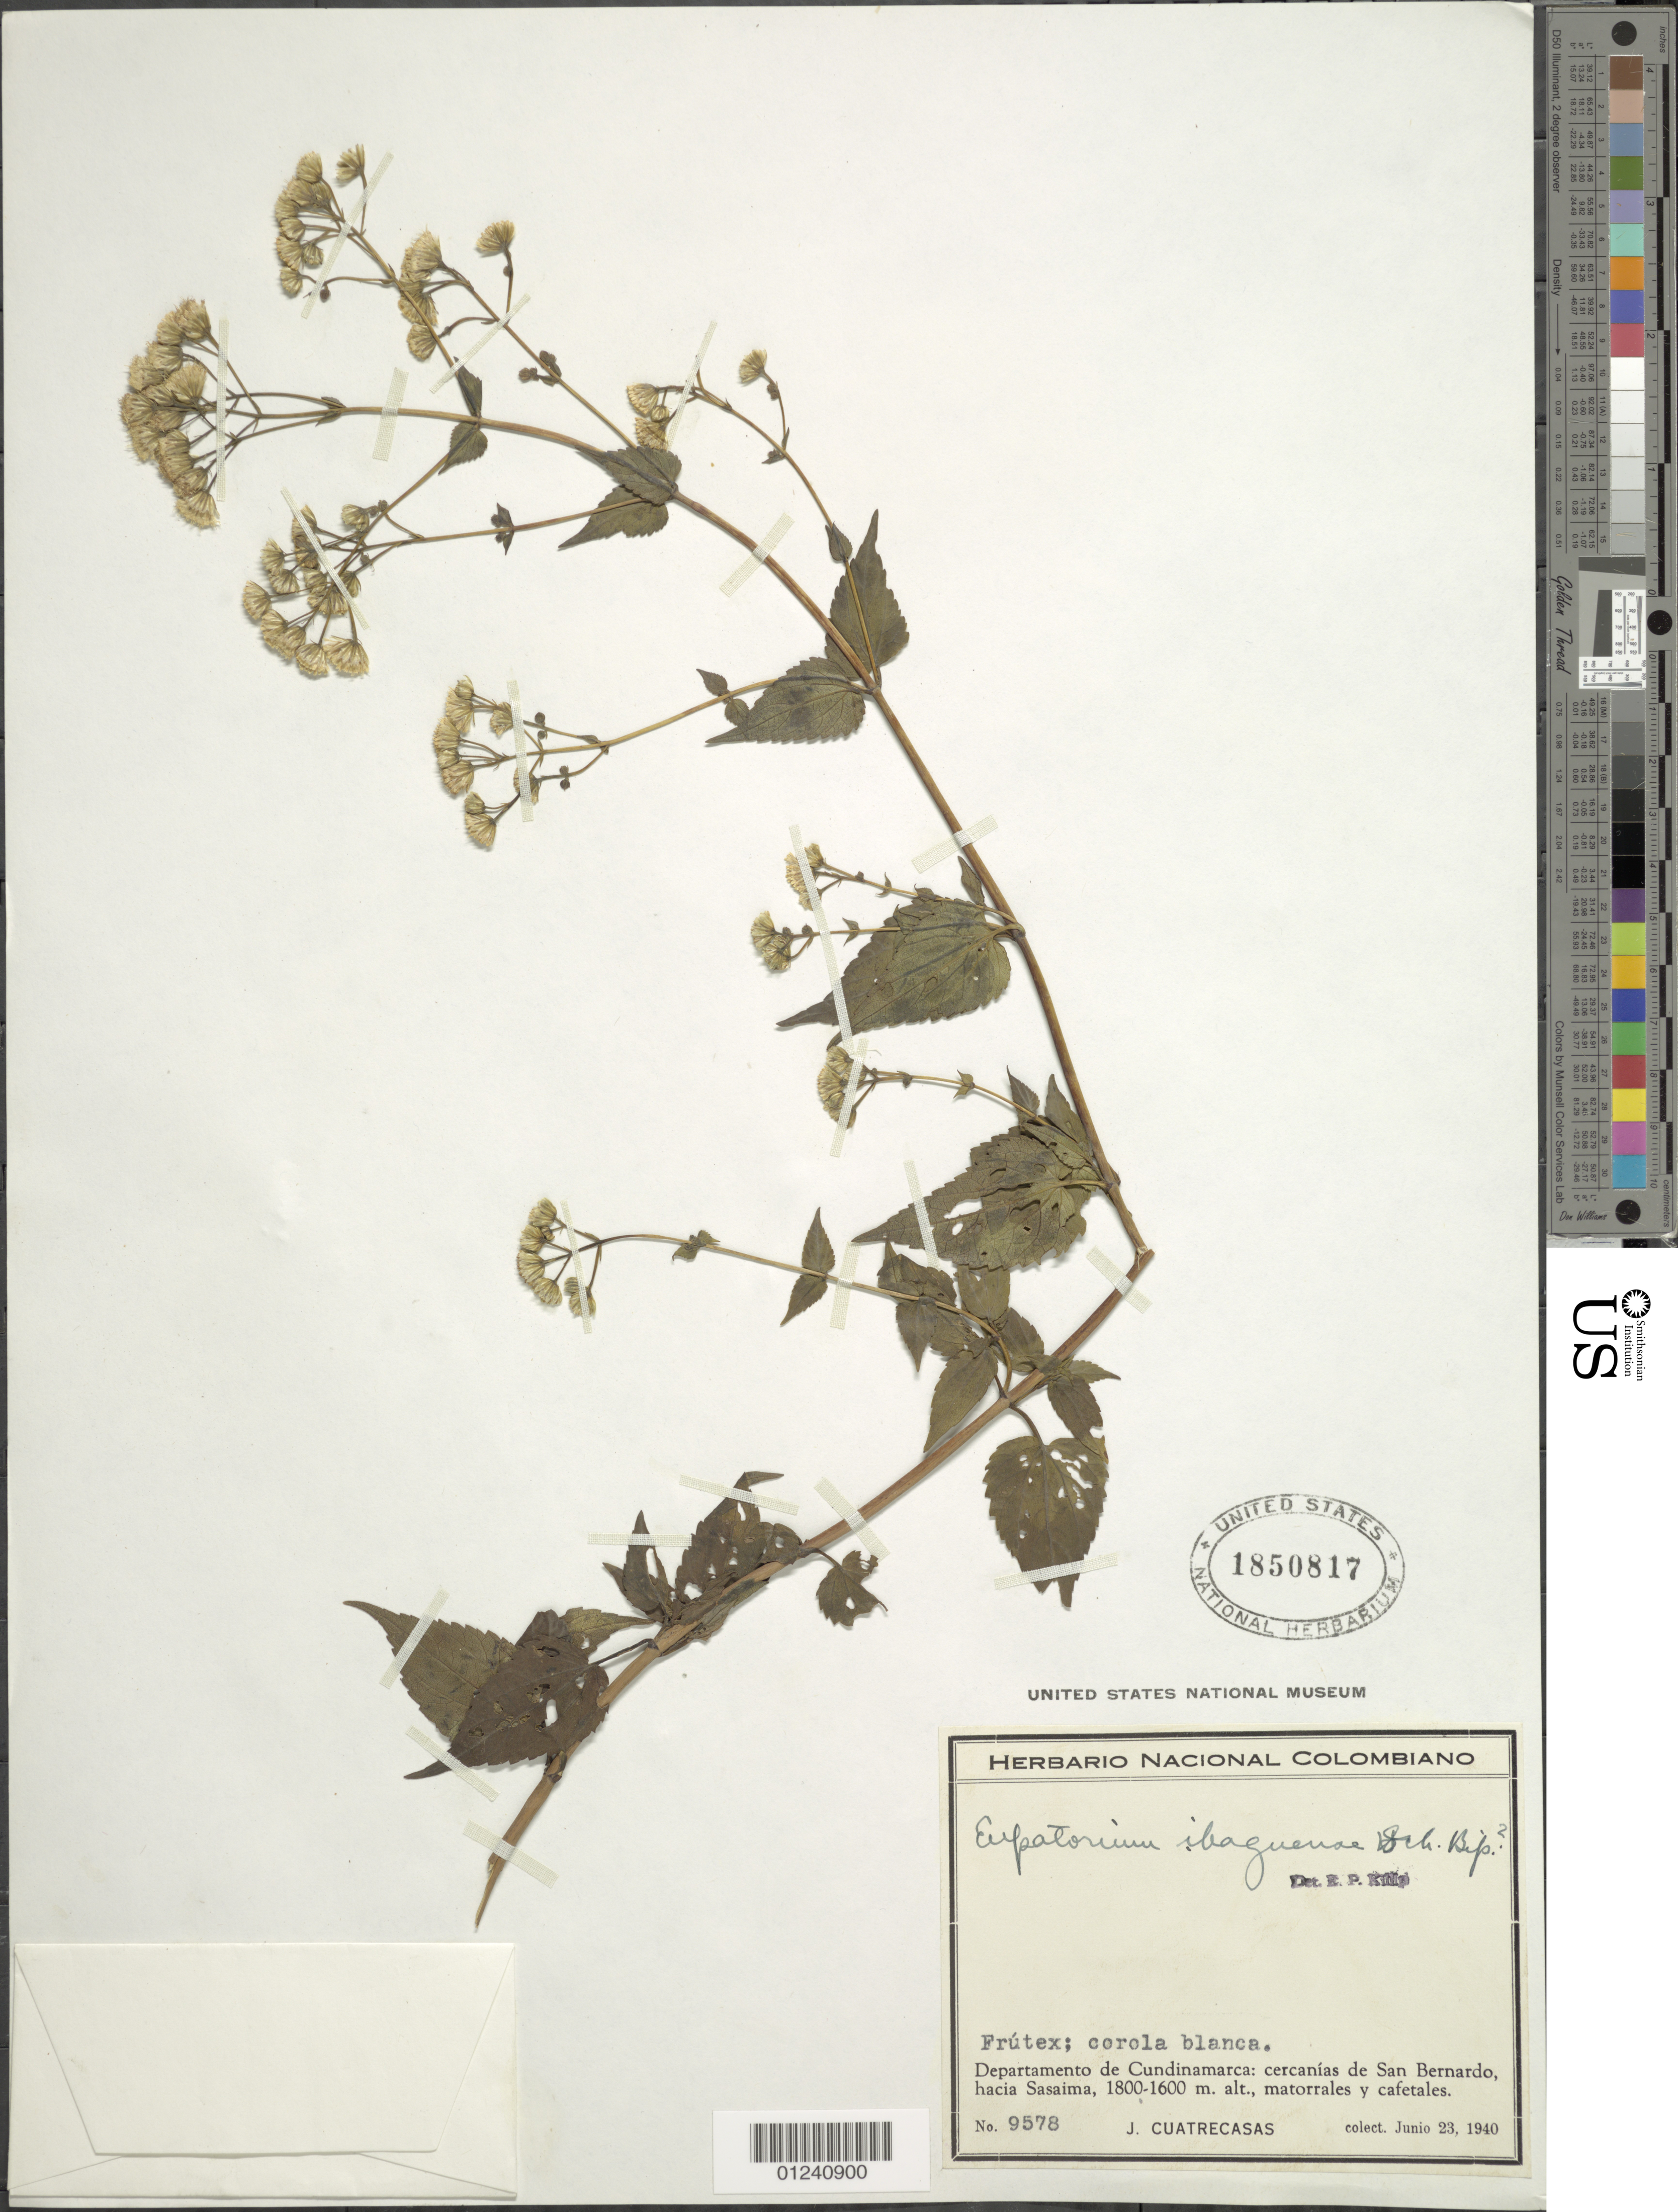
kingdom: Plantae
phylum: Tracheophyta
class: Magnoliopsida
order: Asterales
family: Asteraceae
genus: Ageratina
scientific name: Ageratina psilodora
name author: (B.L. Rob.) R.M. King & H. Rob.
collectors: J. Cuatrecasas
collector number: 9578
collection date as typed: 23 Jun 1940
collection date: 1940-06-23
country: Colombia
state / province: Cundinamarca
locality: Cercanias de San Bernardo, hacia Sasaima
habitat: matorrales y cafetales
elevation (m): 1600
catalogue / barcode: US 1850817